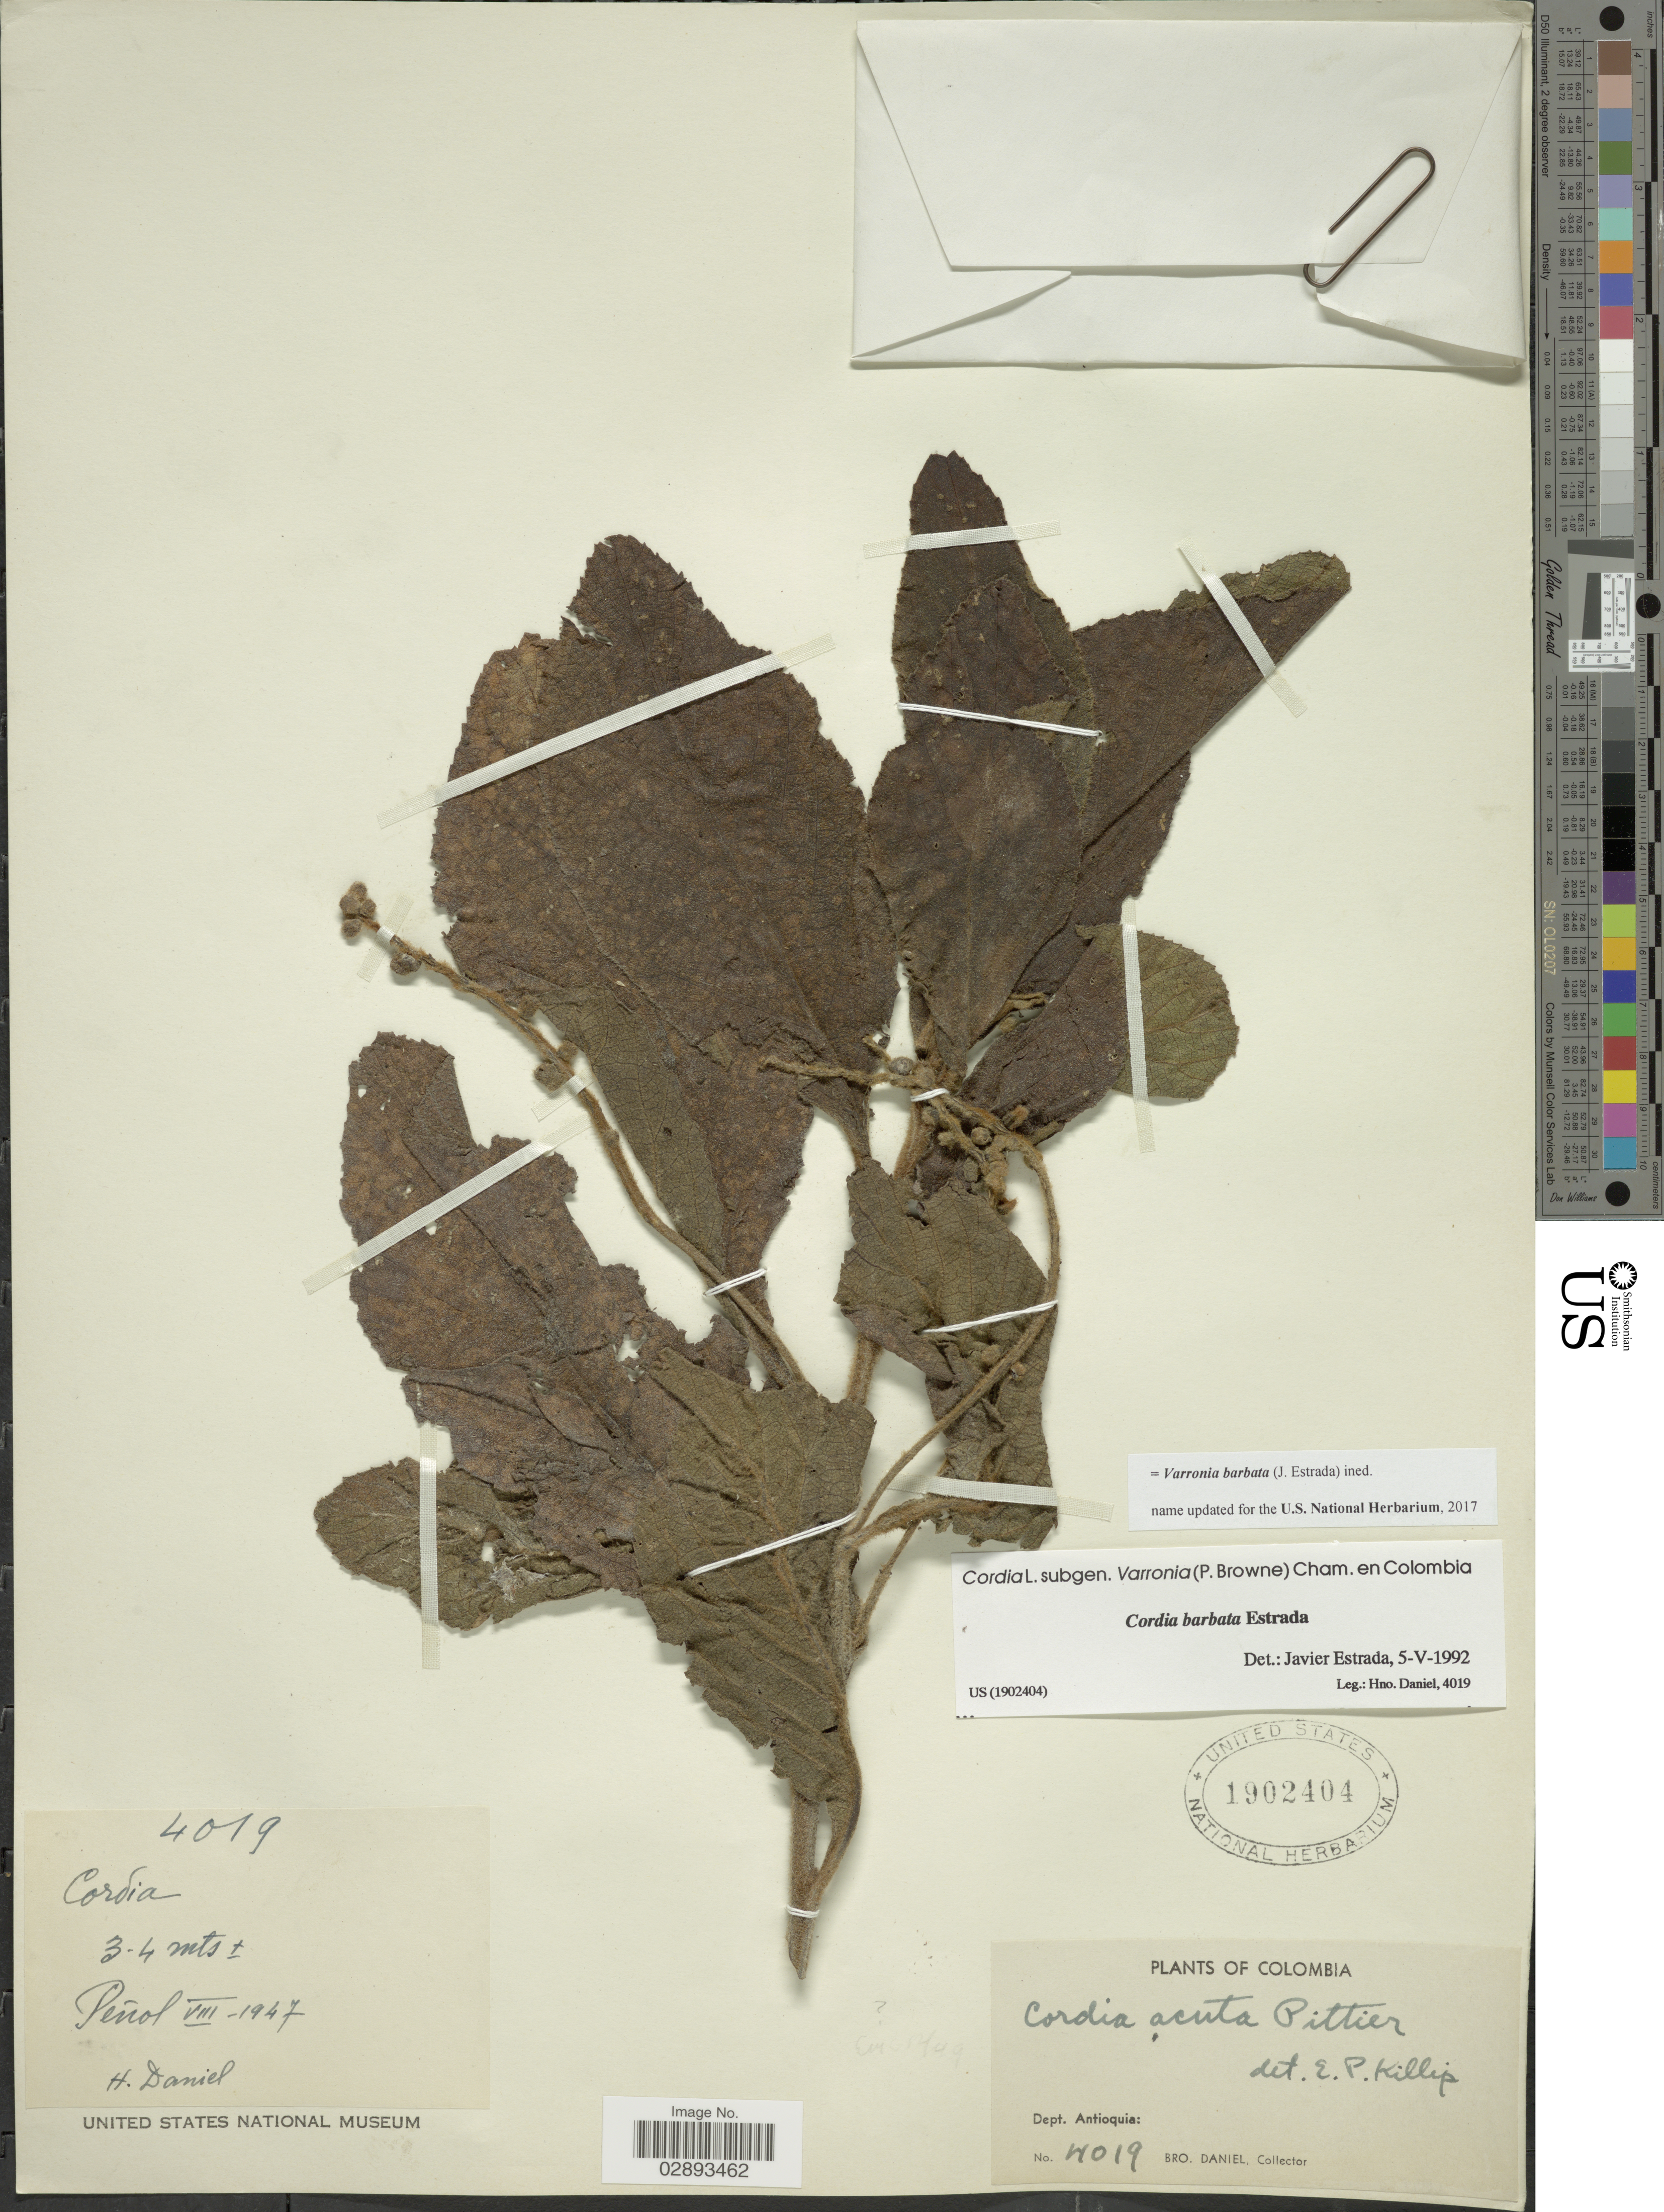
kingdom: Plantae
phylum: Tracheophyta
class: Magnoliopsida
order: Boraginales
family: Cordiaceae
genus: Varronia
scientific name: Varronia barbata (J. Estrada) comb. nov. ined.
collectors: Bro. Daniel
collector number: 4019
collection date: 1947-08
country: Colombia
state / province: Antioquia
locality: Peñol, Dept. Antioquia.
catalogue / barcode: US 1902404